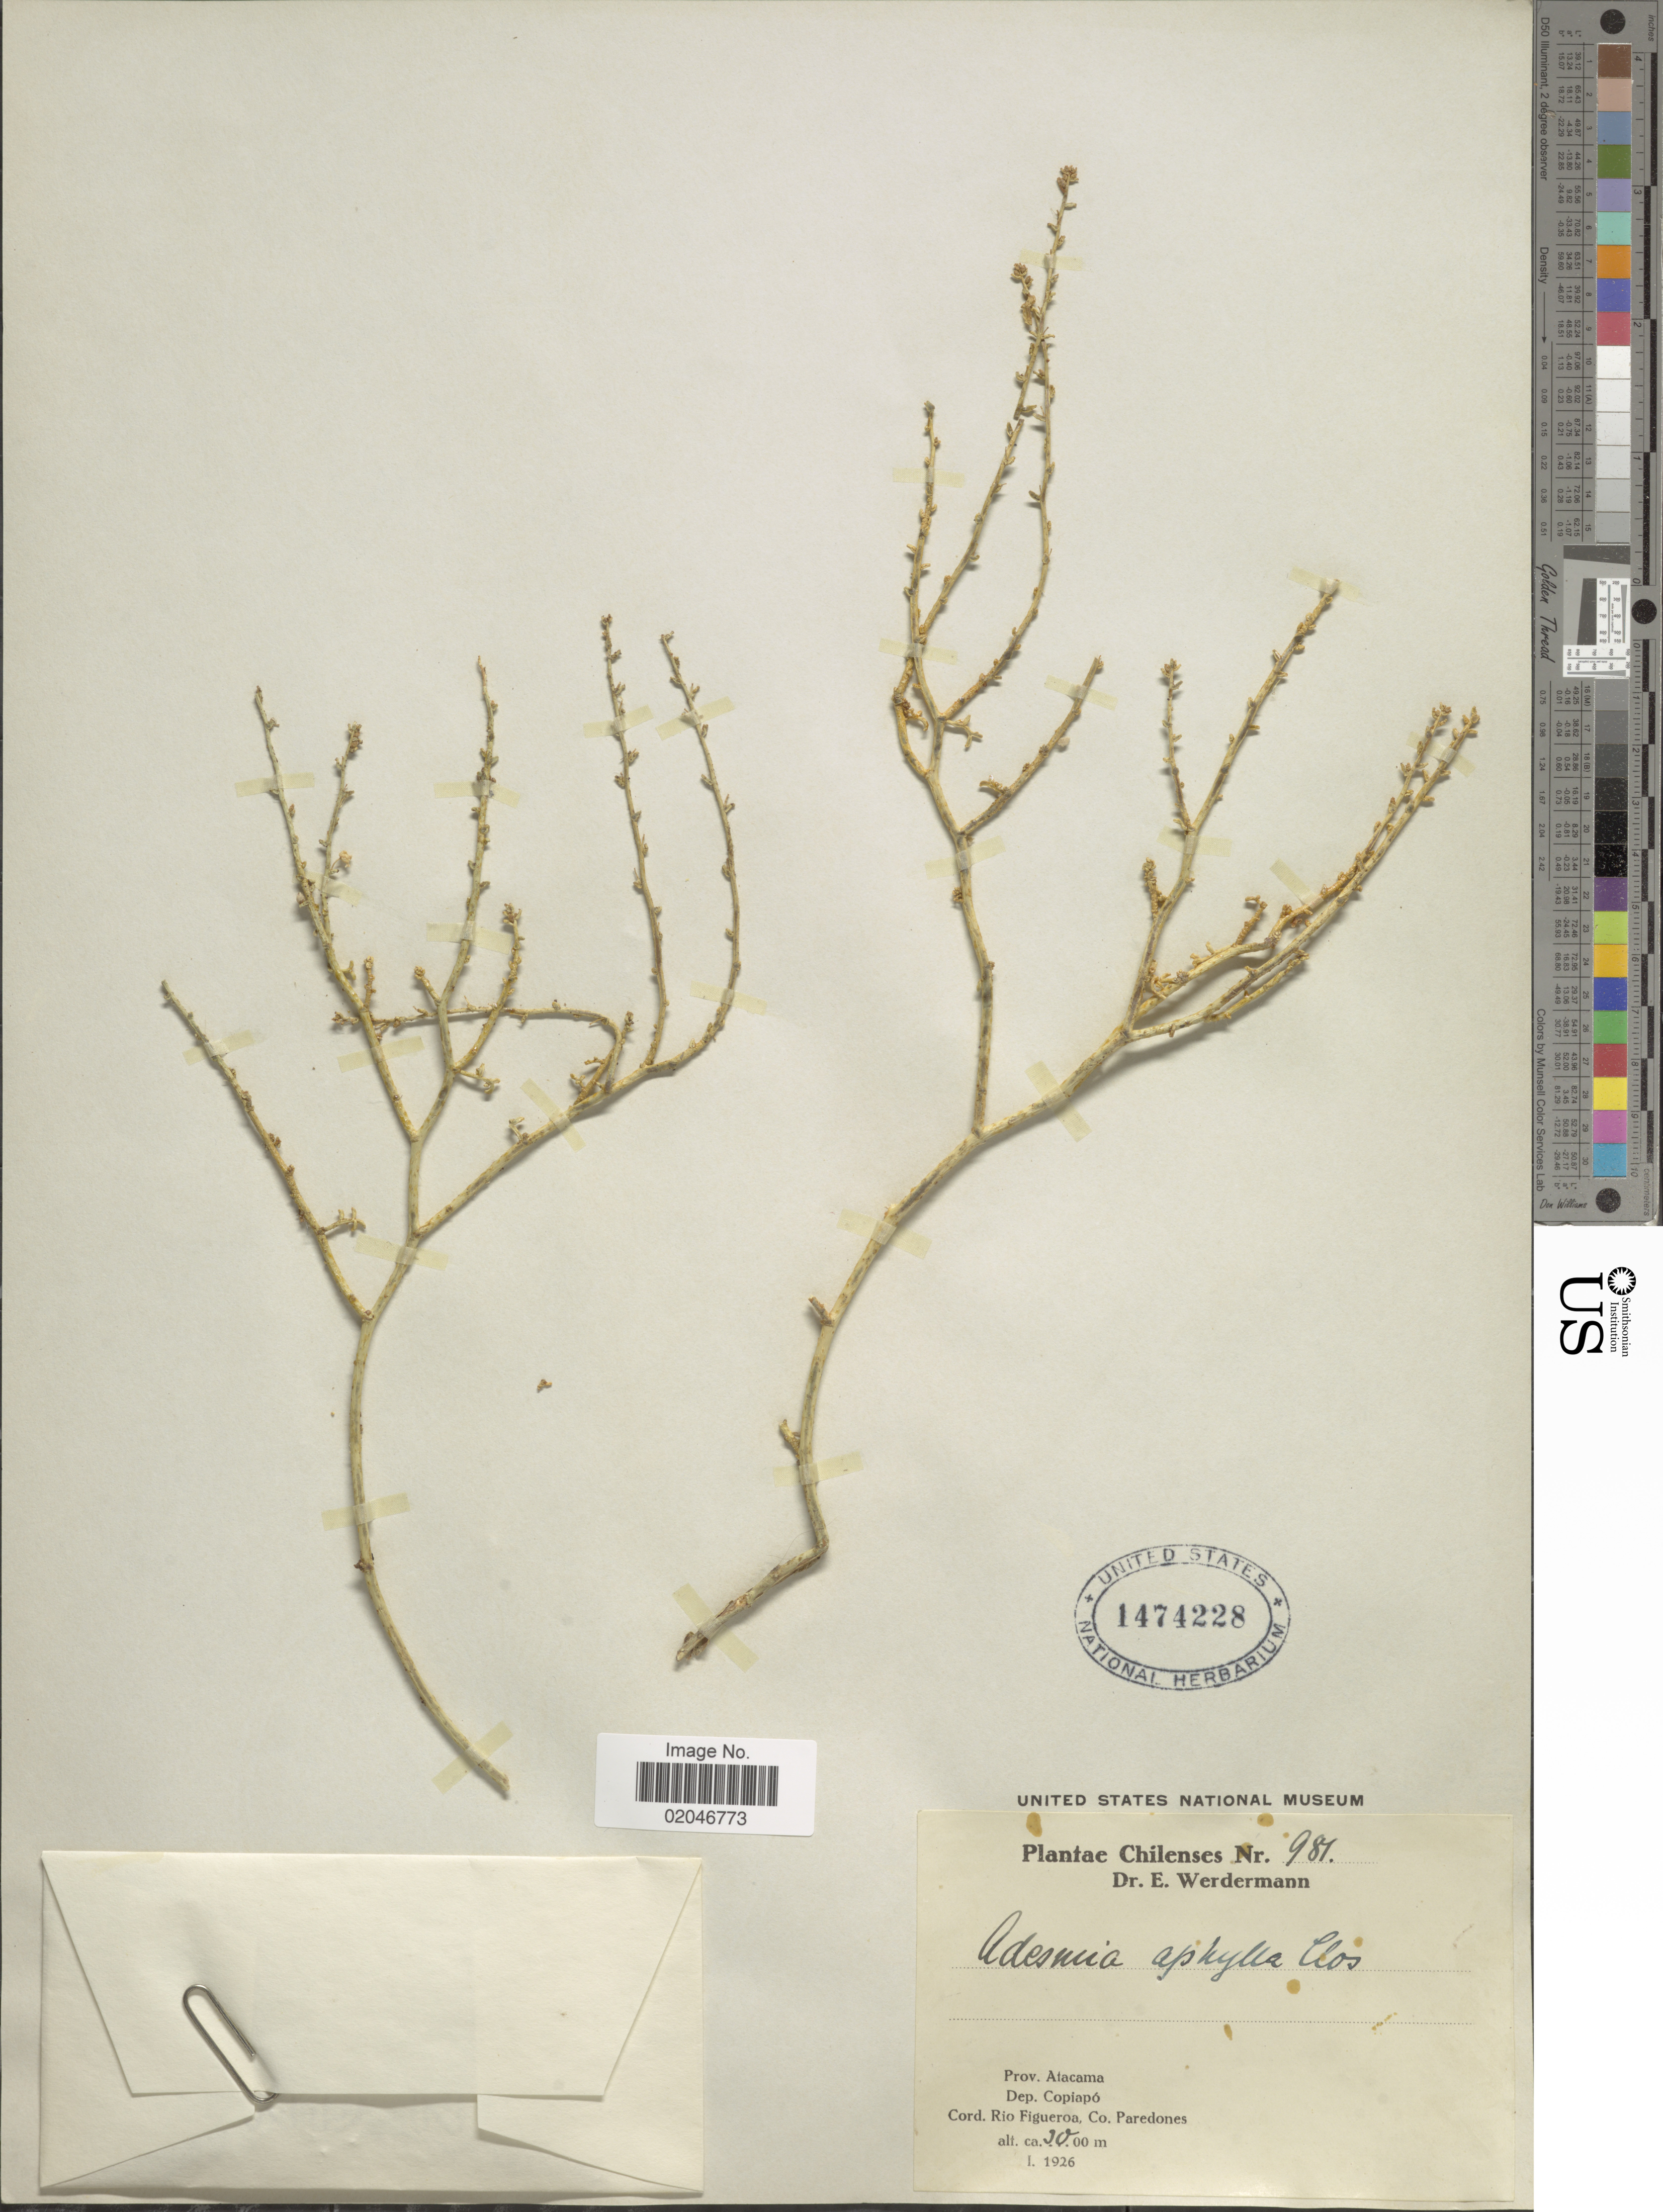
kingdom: Plantae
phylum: Tracheophyta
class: Magnoliopsida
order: Fabales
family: Fabaceae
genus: Adesmia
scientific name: Adesmia aphylla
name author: Clos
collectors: E. Werdermann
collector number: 981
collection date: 1926-01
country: Chile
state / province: Atacama (III)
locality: Dep. Copoapo, Cord. Rio Figueroa, Co. Paredones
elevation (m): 3000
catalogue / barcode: US 1474228